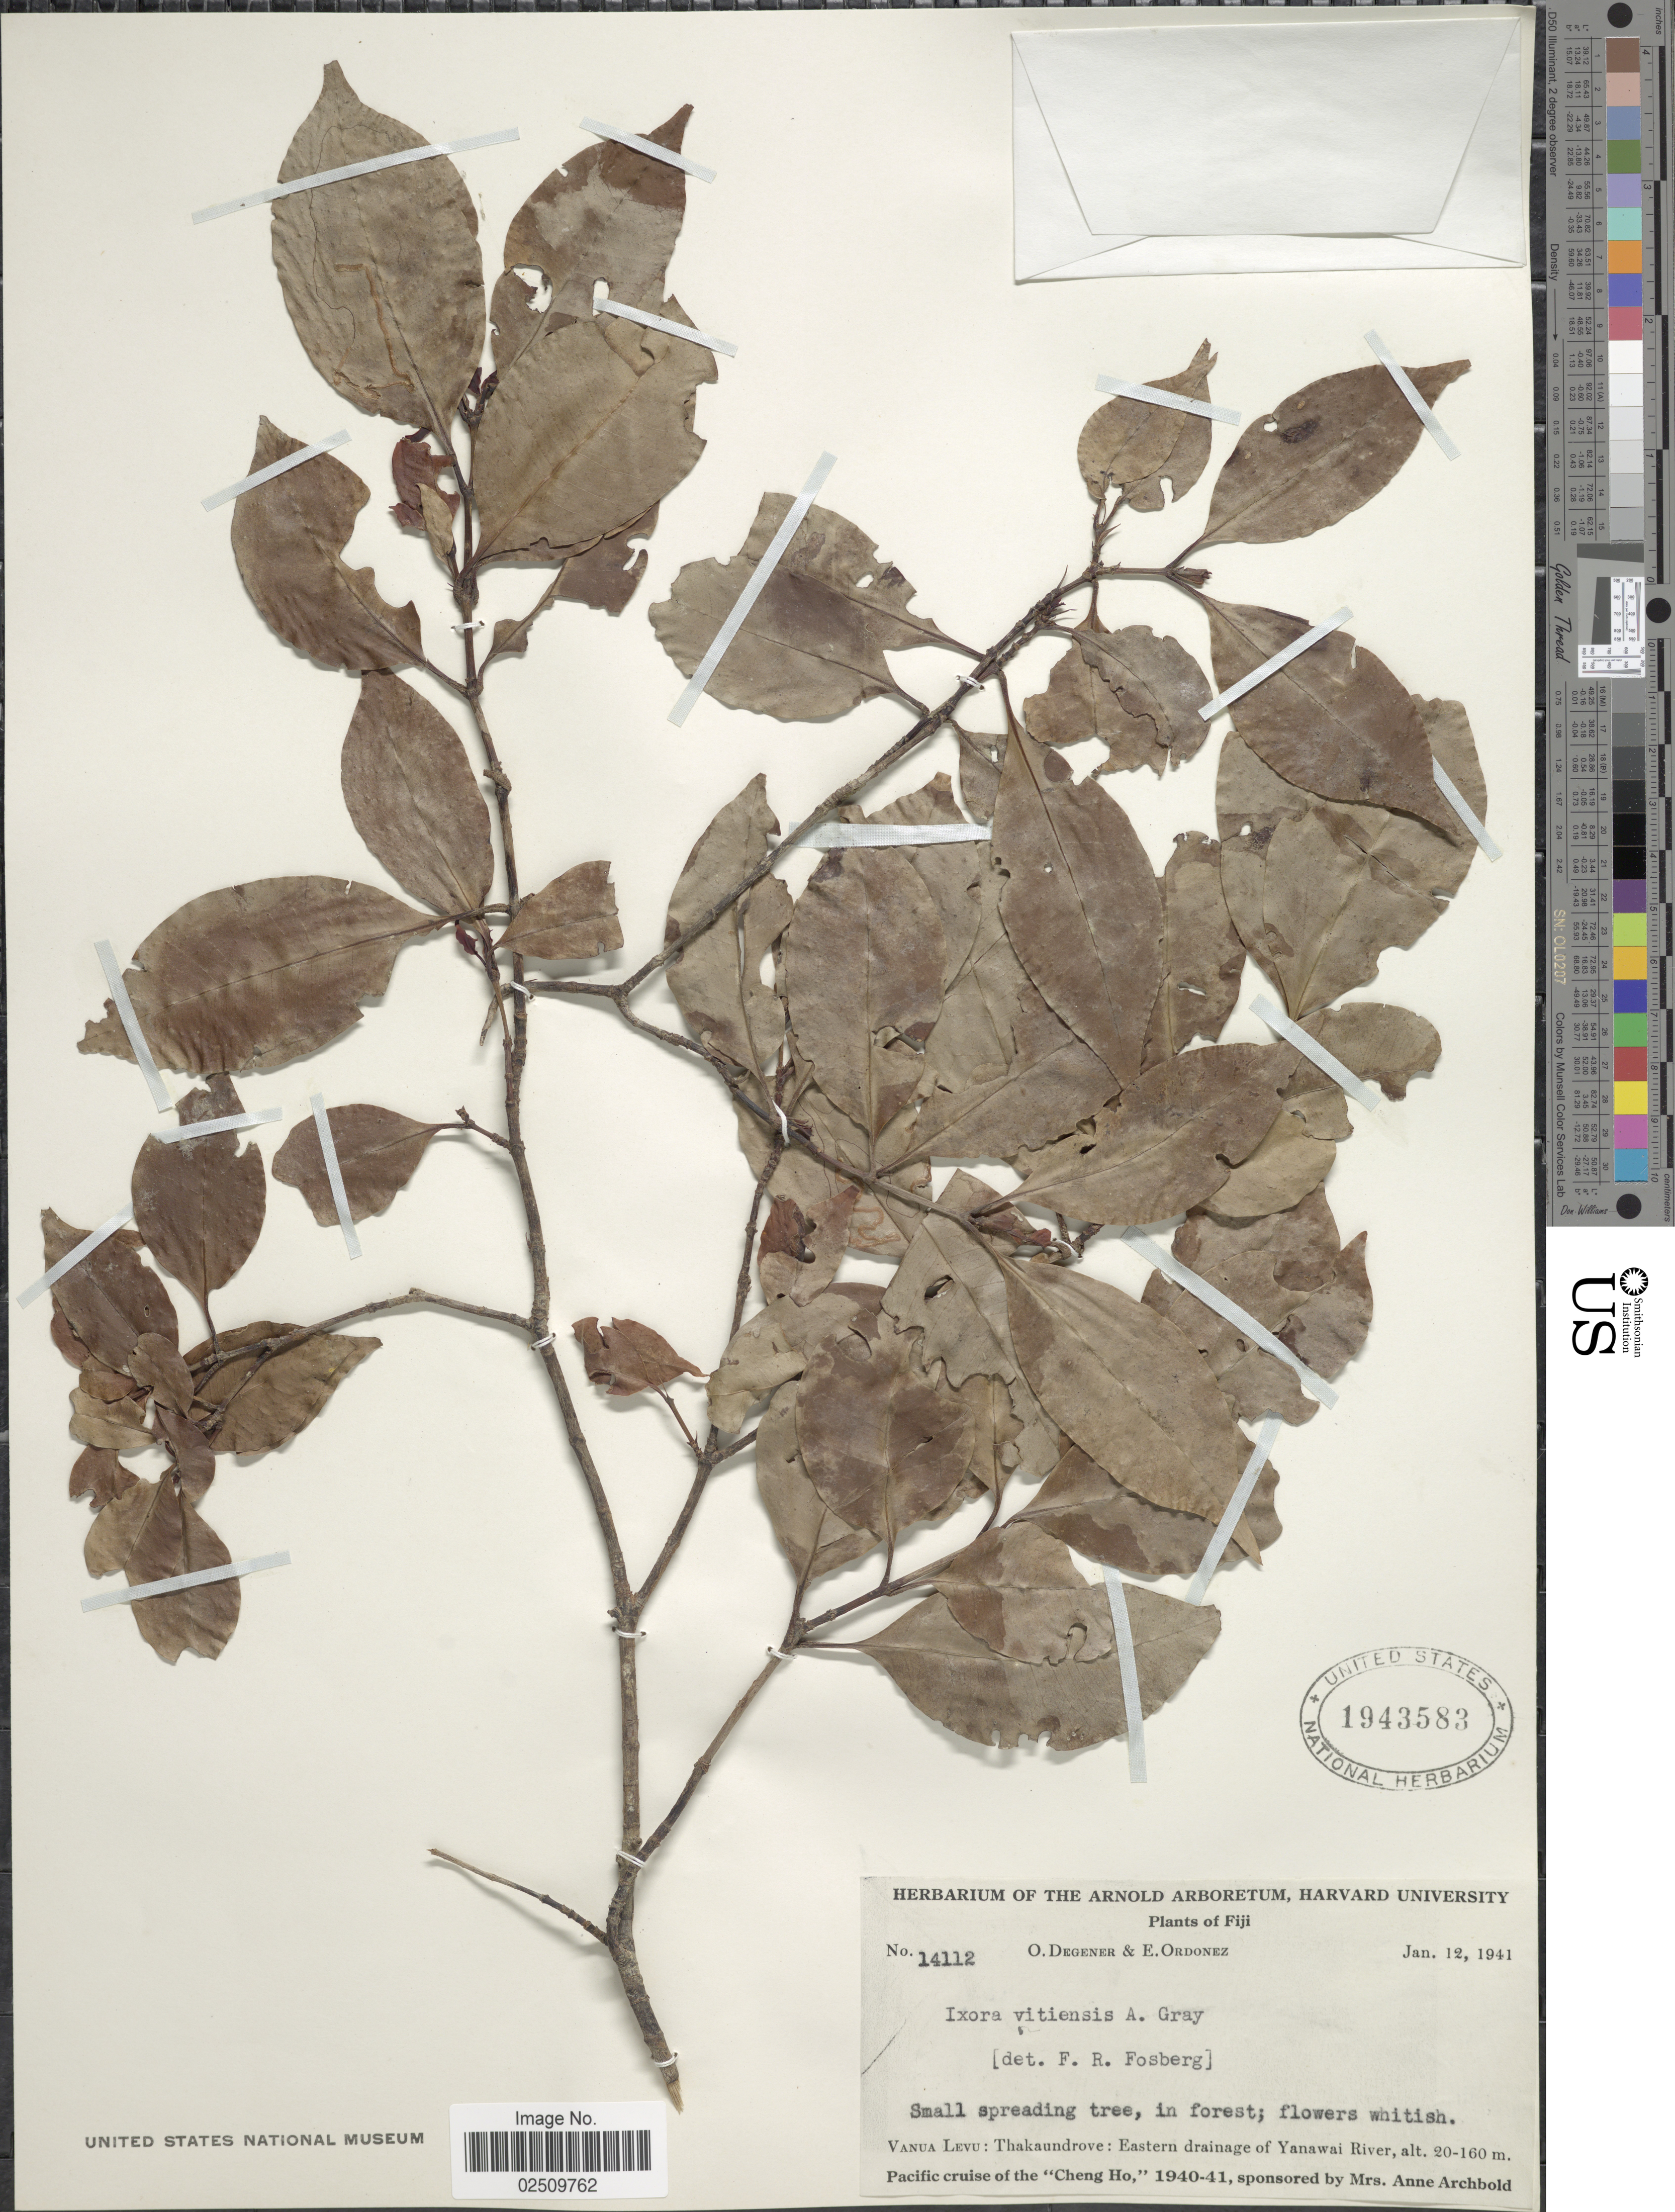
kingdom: Plantae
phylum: Tracheophyta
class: Magnoliopsida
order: Gentianales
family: Rubiaceae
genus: Ixora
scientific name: Ixora vitiensis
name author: A. Gray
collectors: O. Degener & E. Ordonez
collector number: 14112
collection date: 1941-01-12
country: Fiji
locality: Vanua Levu: Thakaundrove: Eastern drainage of Yanawai River.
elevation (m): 20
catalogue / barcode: US 1943583